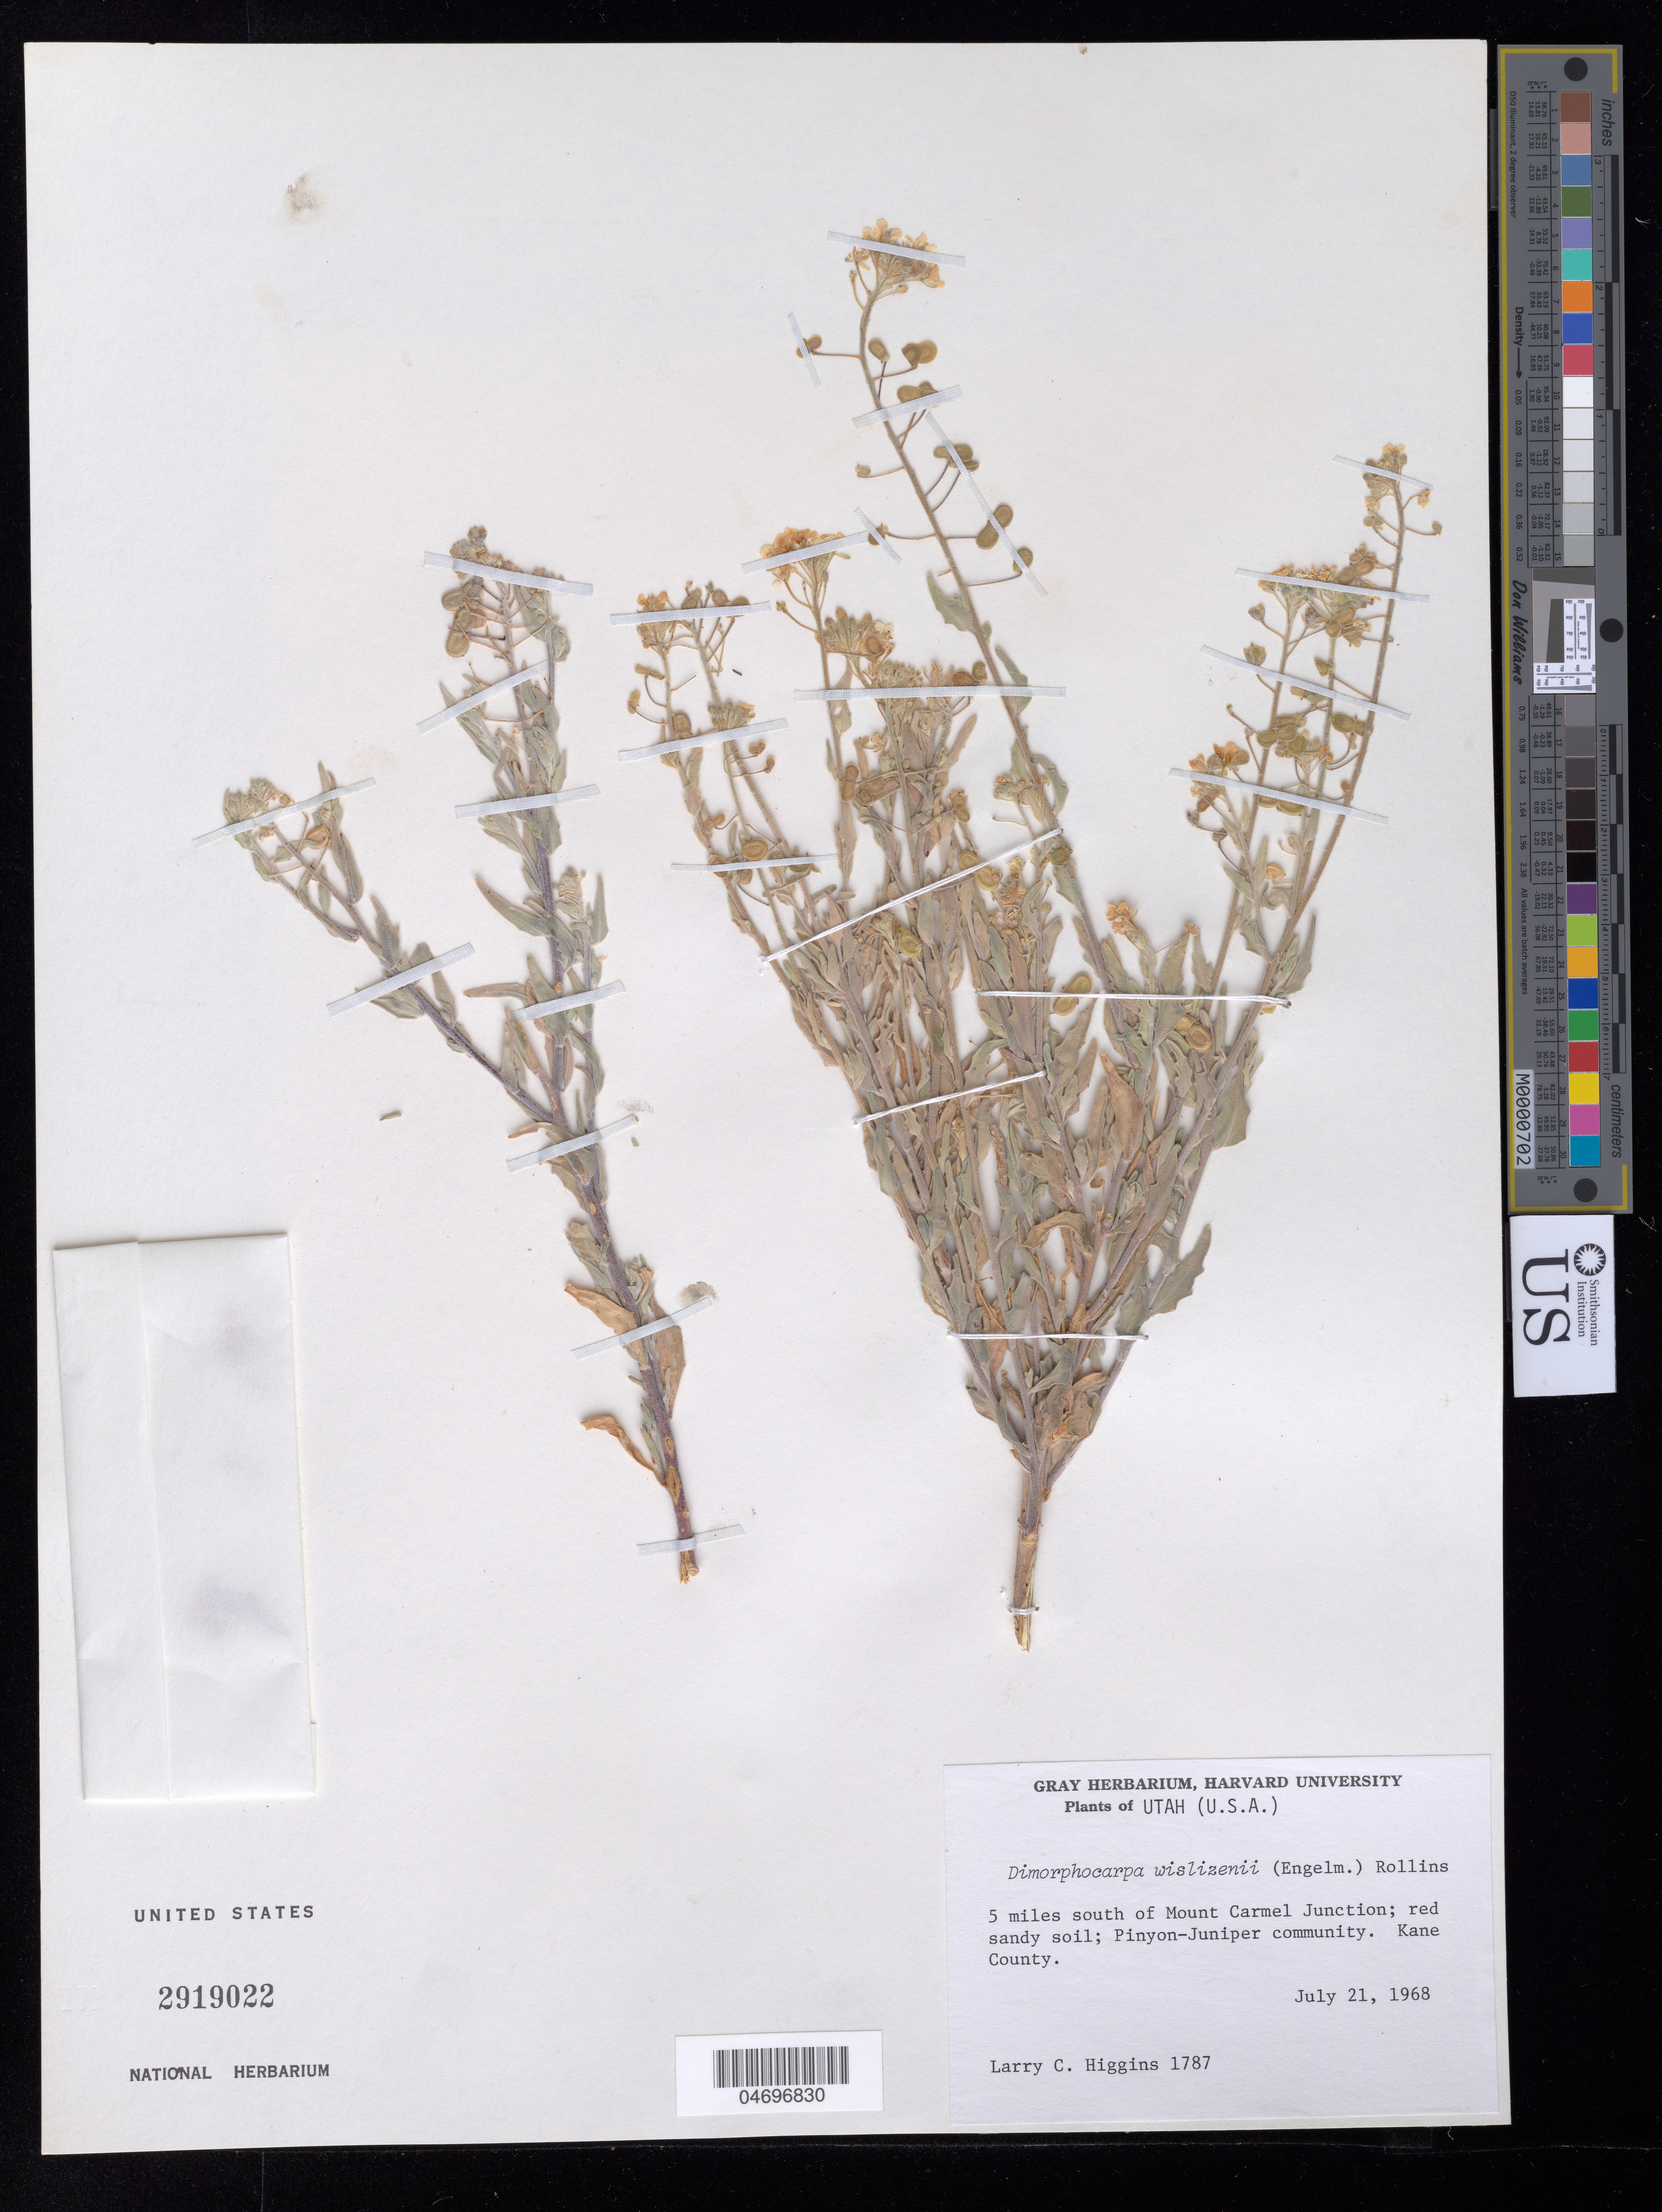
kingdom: Plantae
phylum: Tracheophyta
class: Magnoliopsida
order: Brassicales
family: Brassicaceae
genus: Dimorphocarpa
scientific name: Dimorphocarpa wislizeni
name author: (Engelm.) Rollins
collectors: L. Higgins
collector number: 1787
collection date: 1968-07-21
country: United States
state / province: Utah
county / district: Kane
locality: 5 miles S of Mount Carmel Junction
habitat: red sandy soil; Pinyon-Juniper community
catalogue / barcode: US 2919022